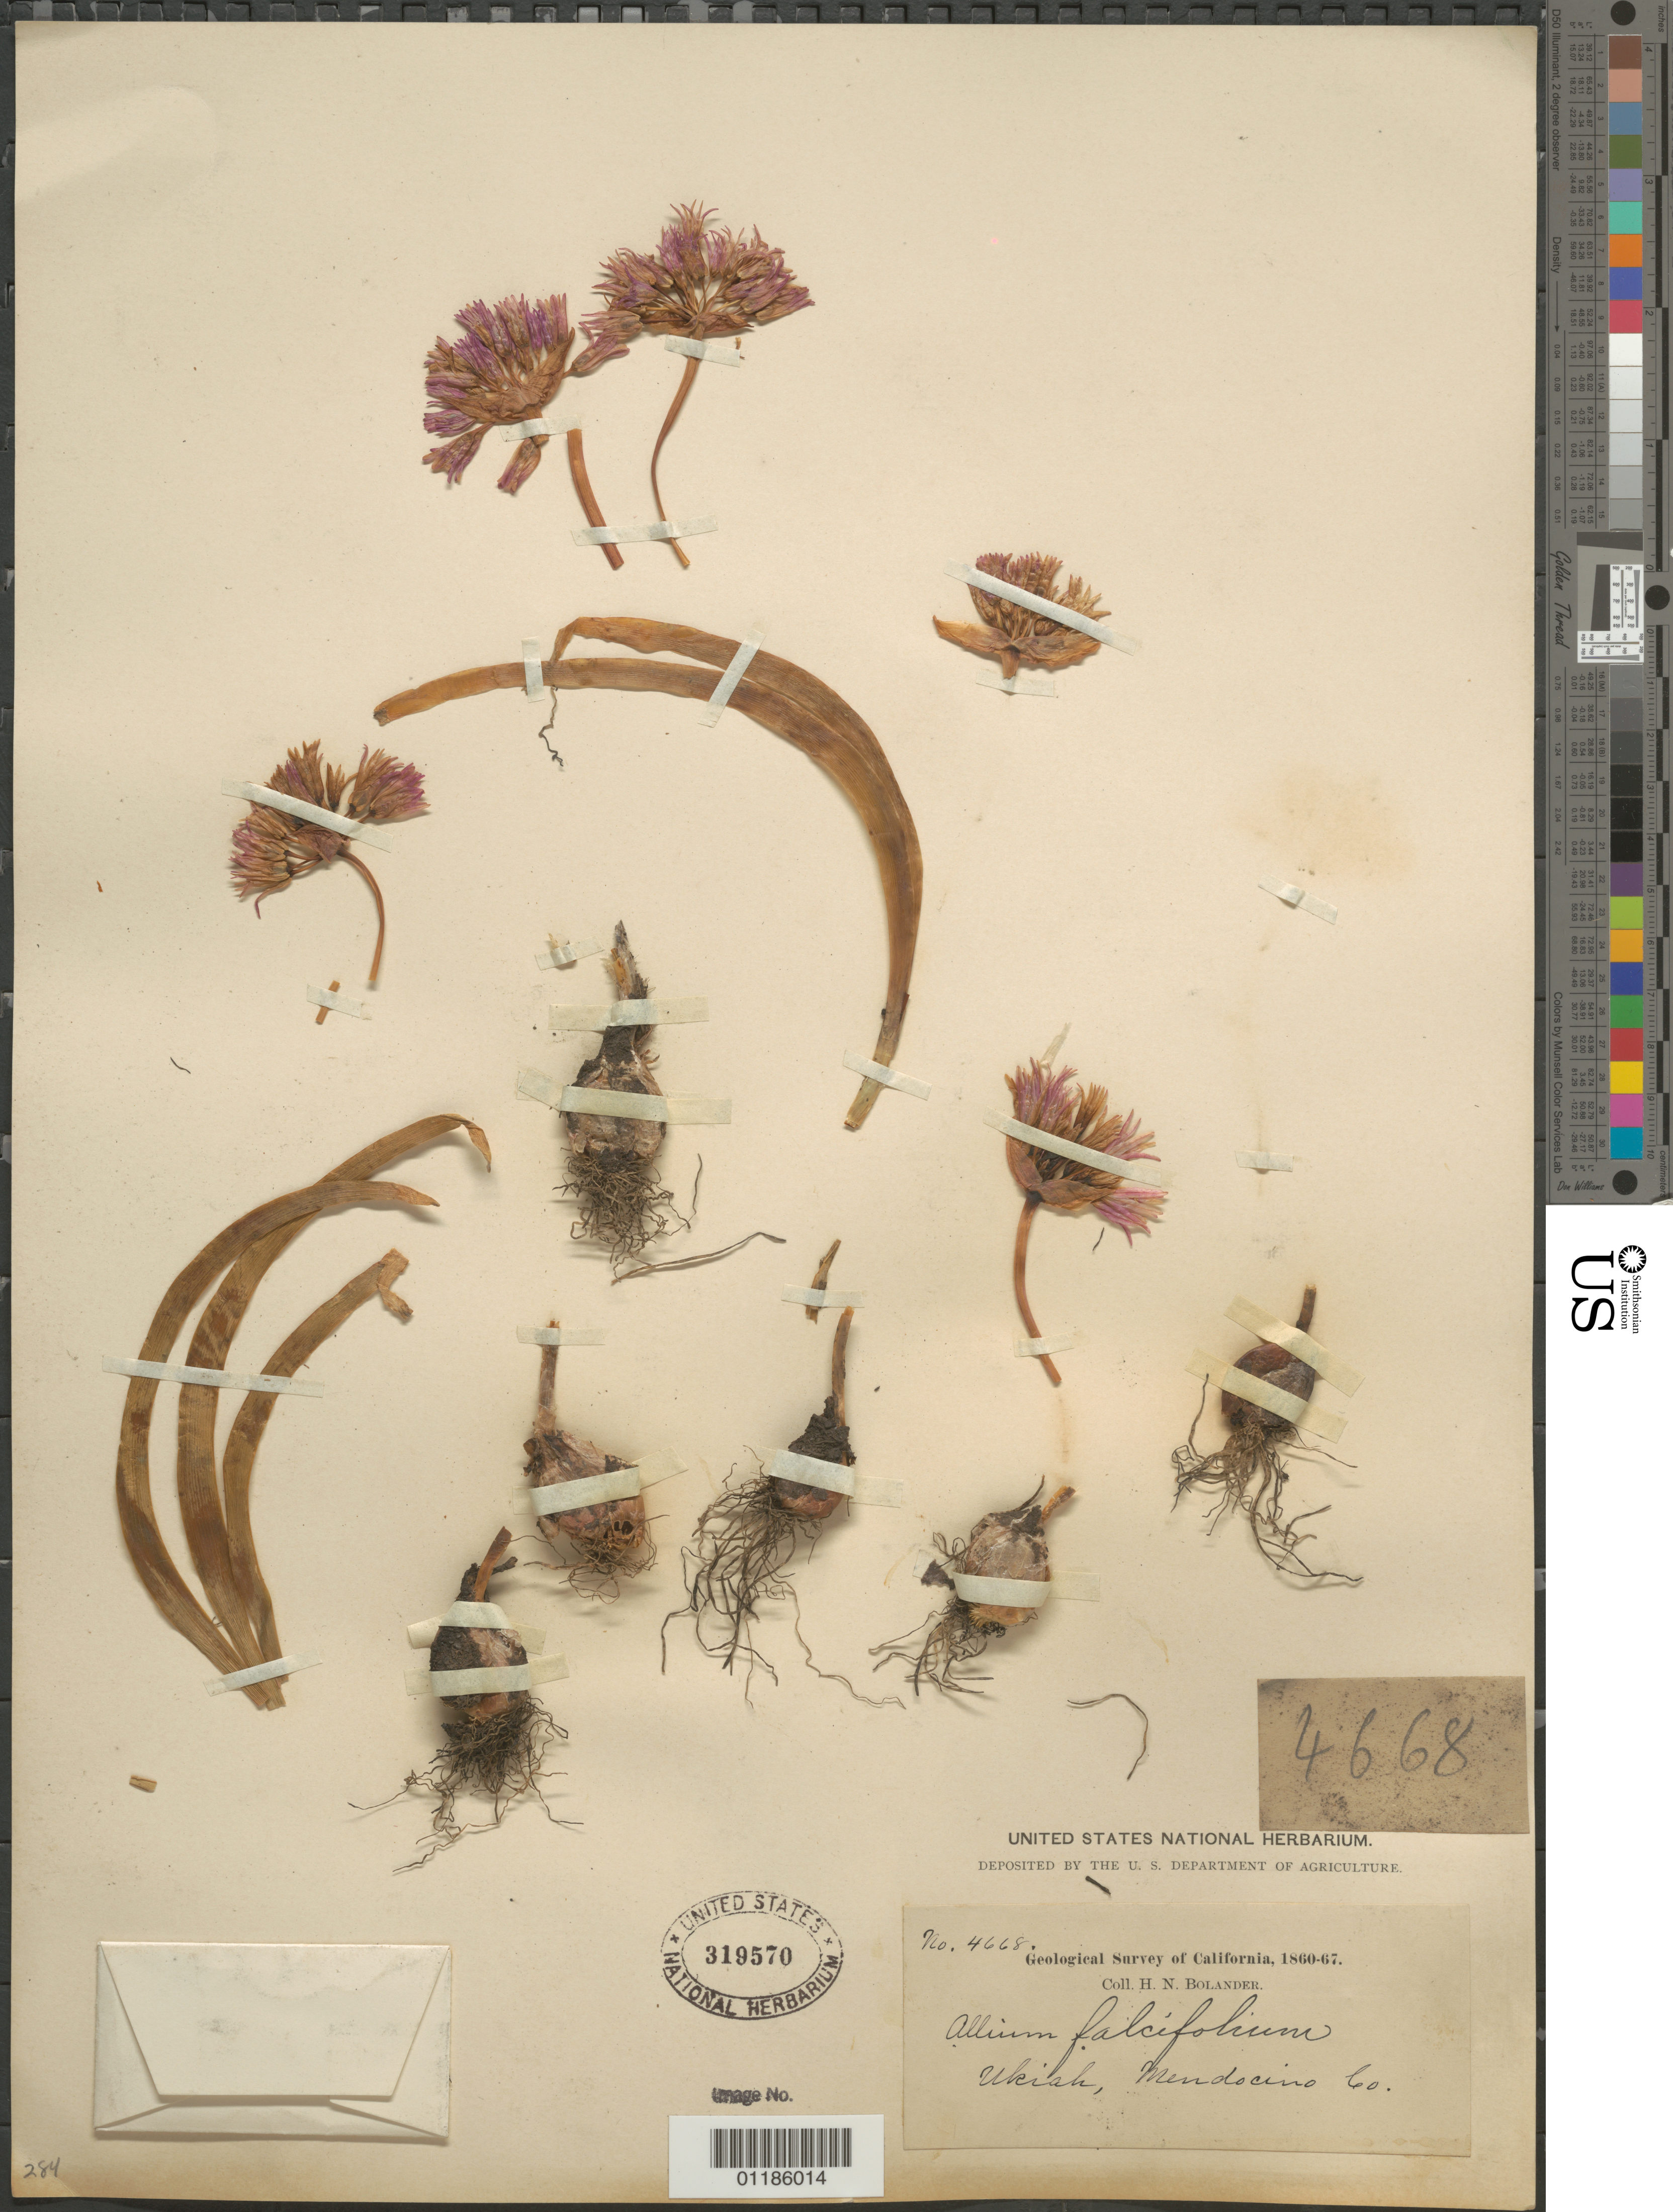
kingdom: Plantae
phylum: Tracheophyta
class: Liliopsida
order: Asparagales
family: Amaryllidaceae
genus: Allium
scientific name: Allium falcifolium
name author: Hook. & Arn.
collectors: H. Bolander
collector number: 4668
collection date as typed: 1860 to -- --- 1867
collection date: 1860/1867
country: United States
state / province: California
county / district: Medocino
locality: Ukiah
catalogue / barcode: US 319570